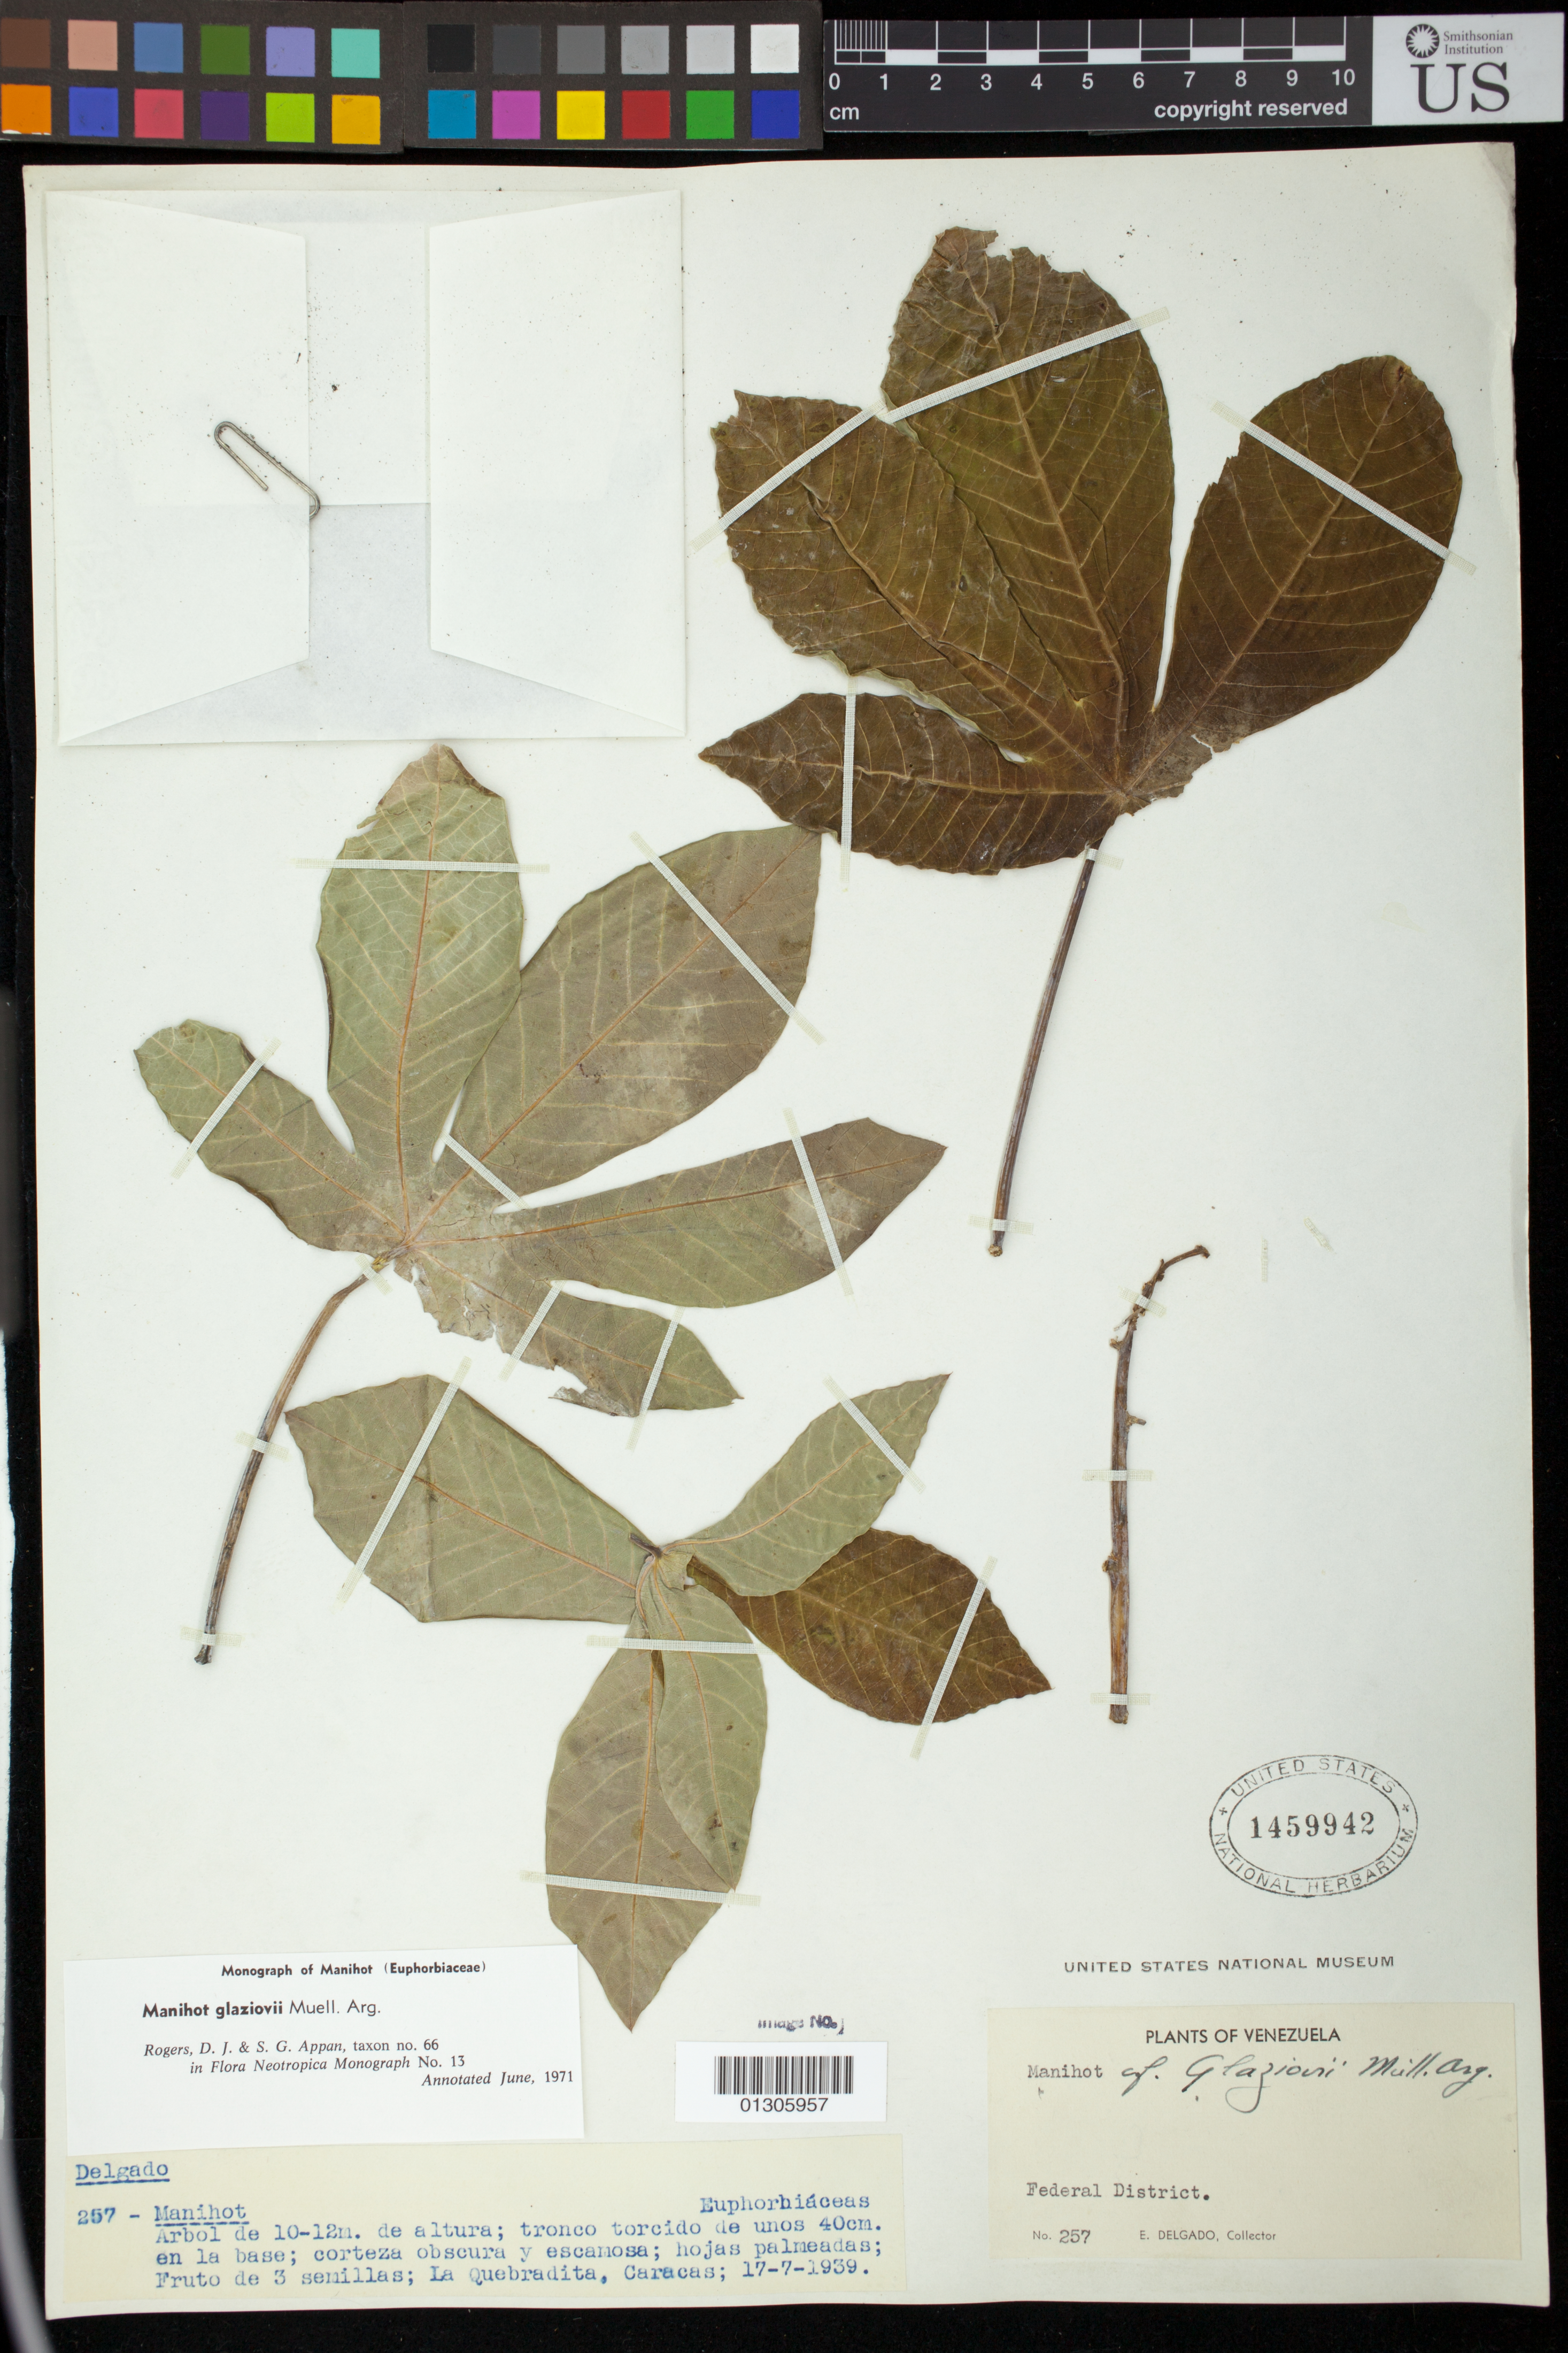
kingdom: Plantae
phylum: Tracheophyta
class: Magnoliopsida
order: Malpighiales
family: Euphorbiaceae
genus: Manihot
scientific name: Manihot esculenta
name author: Crantz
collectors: E. Delgado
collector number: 257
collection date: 1939-07-17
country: Venezuela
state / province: Distrito Federal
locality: La Quebradita, Caracas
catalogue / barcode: US 1459942